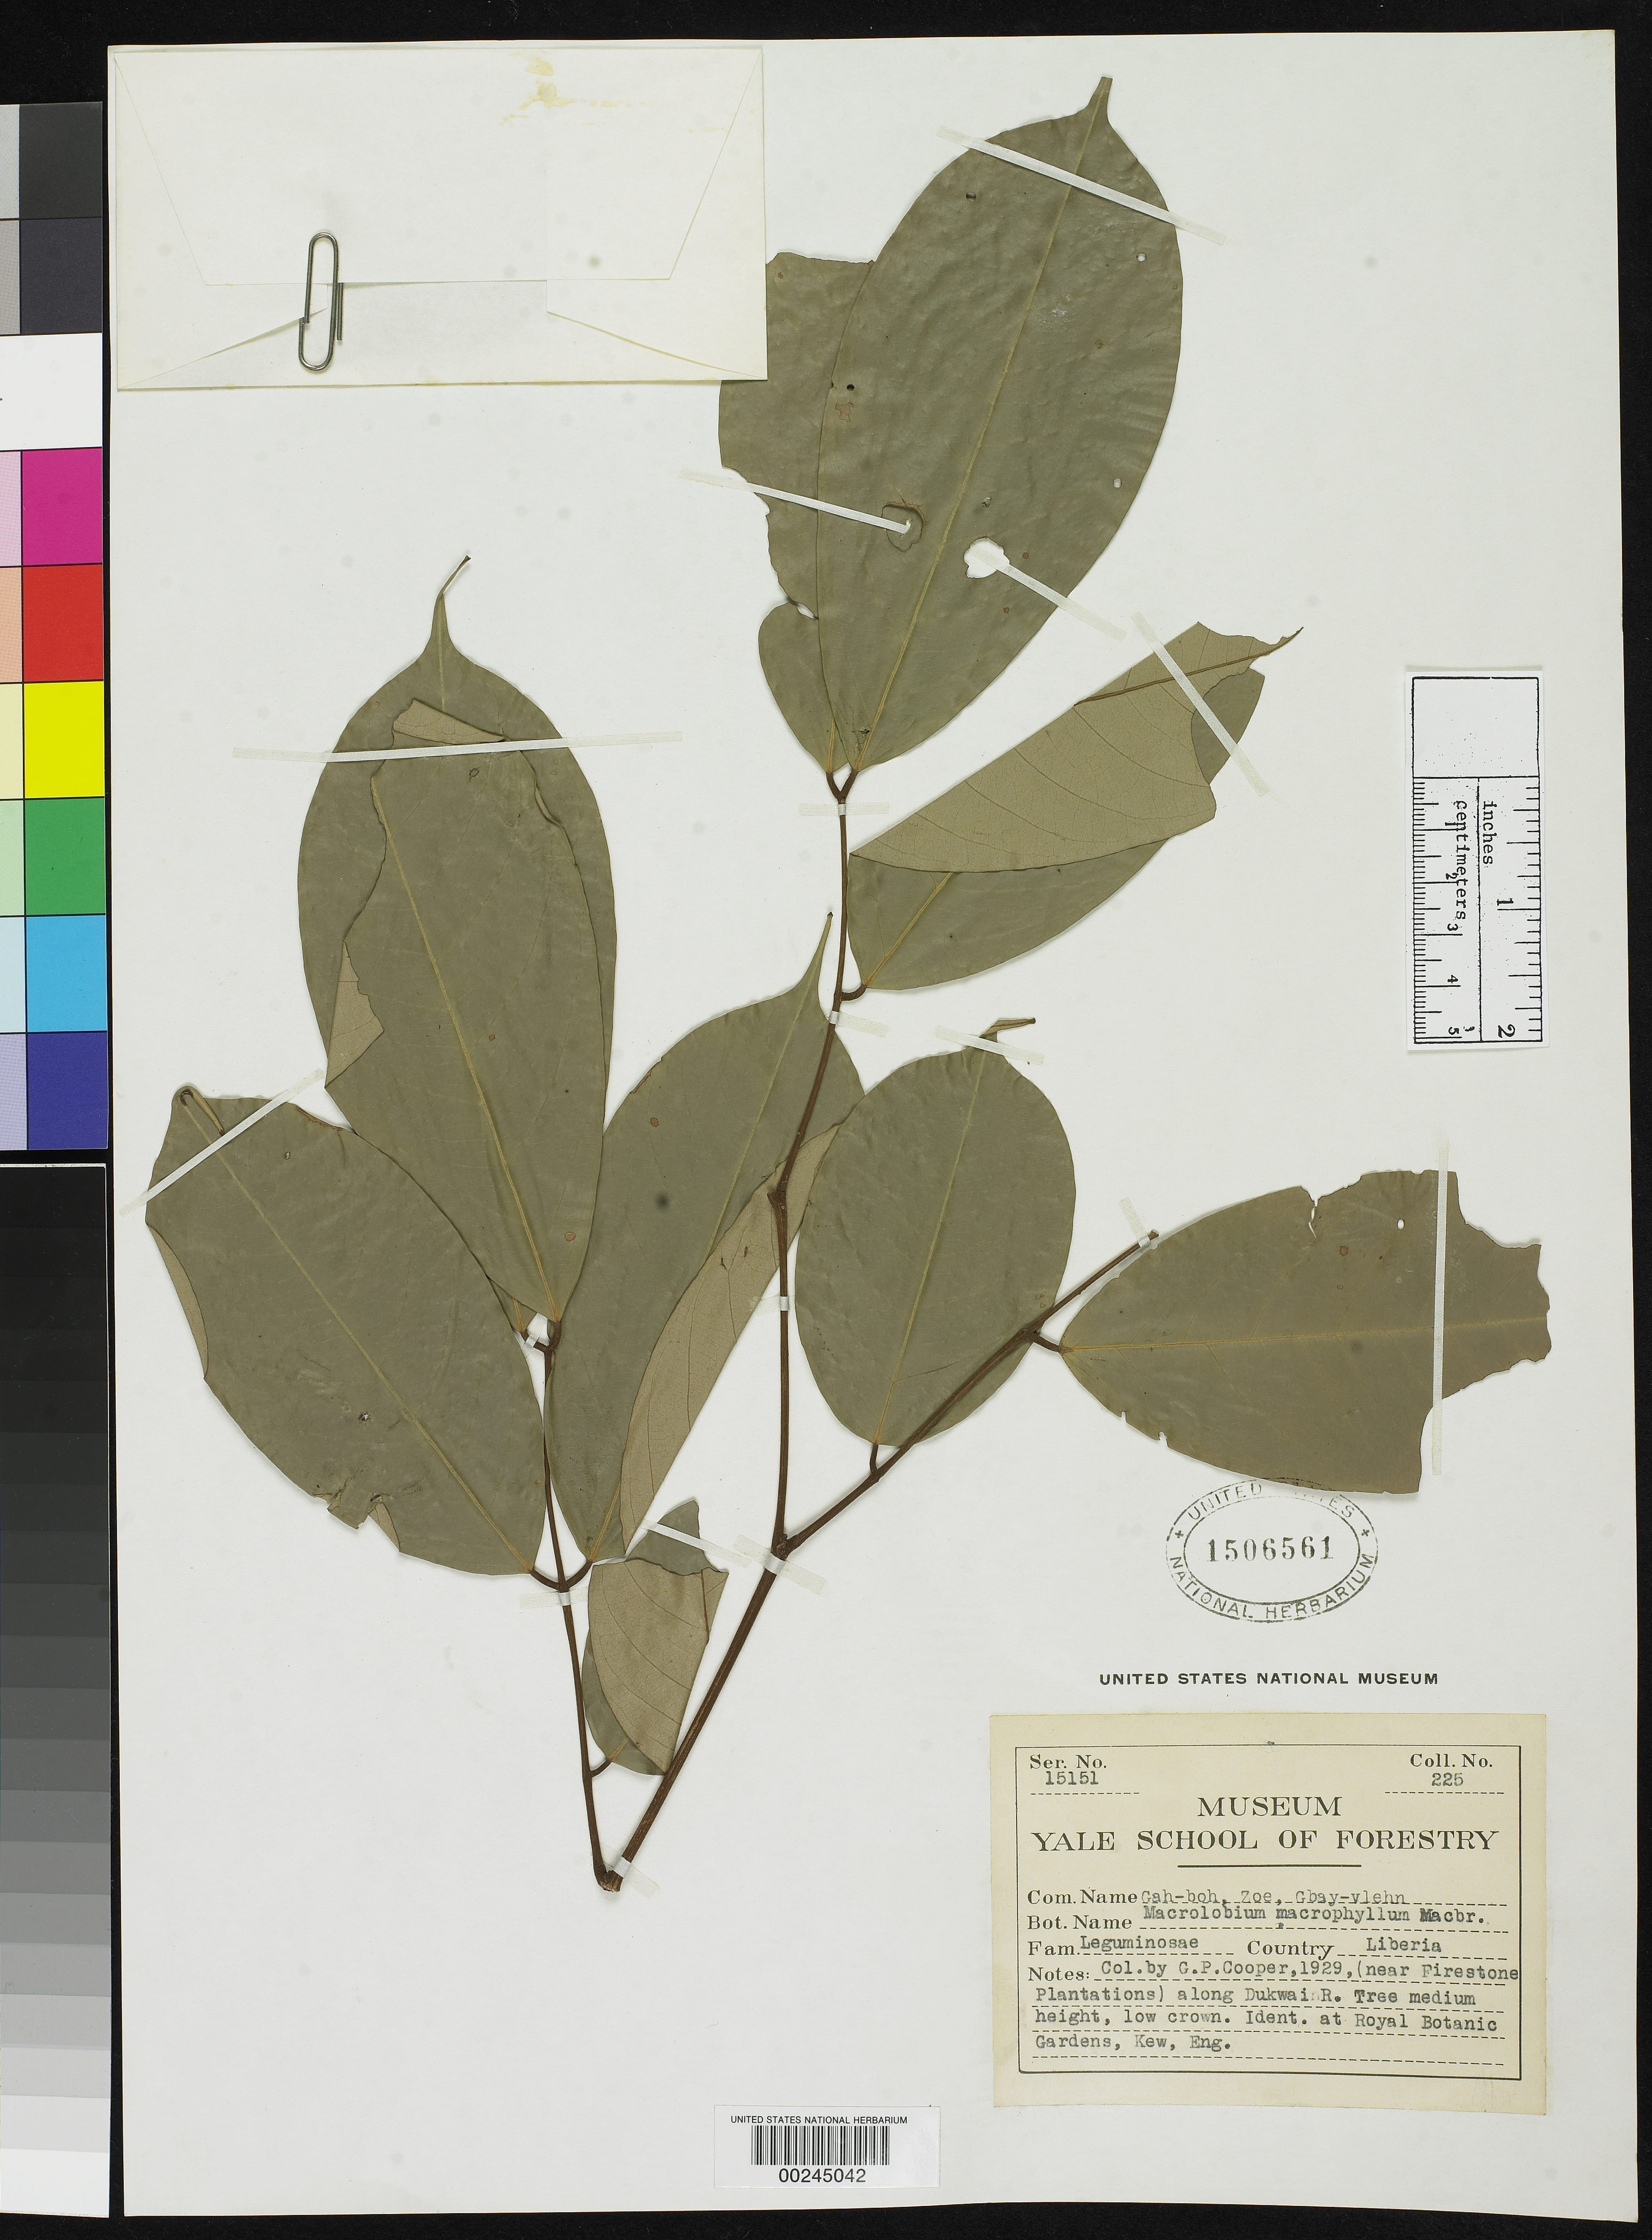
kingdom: Plantae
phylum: Tracheophyta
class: Magnoliopsida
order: Fabales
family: Fabaceae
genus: Macrolobium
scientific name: Macrolobium macrophyllum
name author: P. Beauv.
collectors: G. Cooper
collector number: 225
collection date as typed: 1929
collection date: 1929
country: Liberia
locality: Near firestone plantation along dukwai river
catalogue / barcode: US 1506561